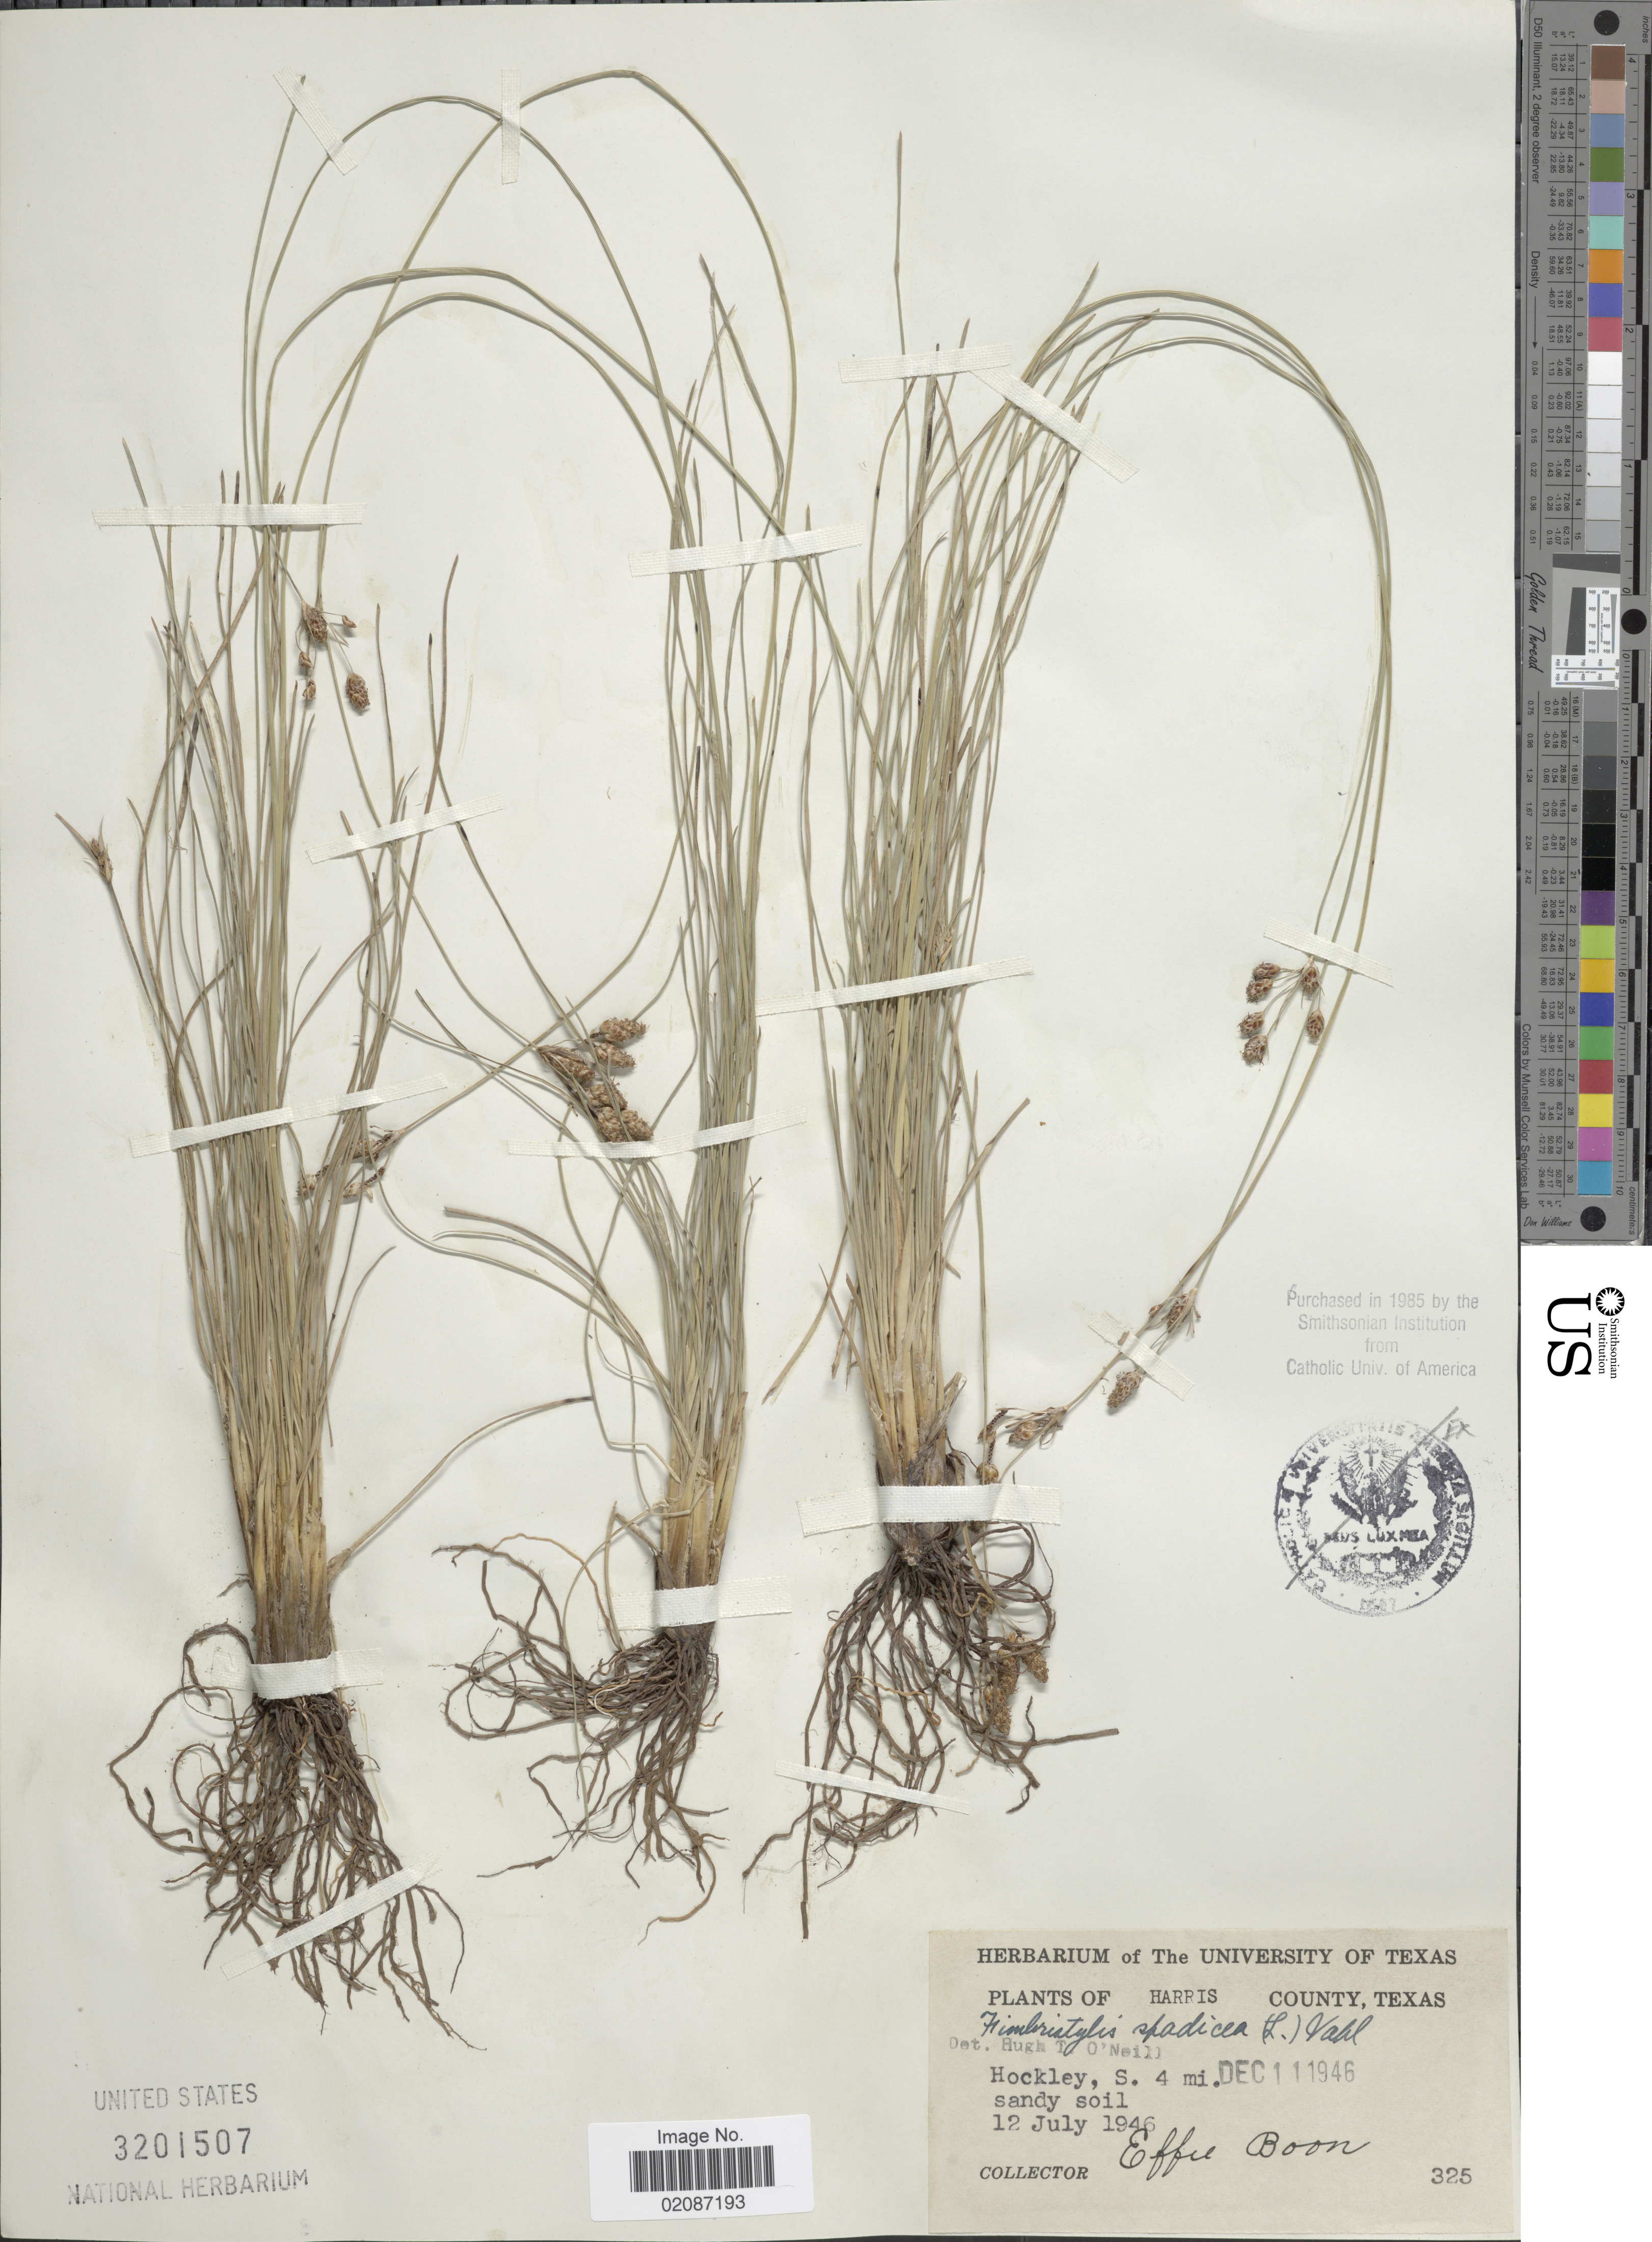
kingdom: Plantae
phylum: Tracheophyta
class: Liliopsida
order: Poales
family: Cyperaceae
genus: Fimbristylis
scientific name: Fimbristylis spadicea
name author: (L.) Vahl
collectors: E. Boon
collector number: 325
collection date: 1946-07-12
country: United States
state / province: Texas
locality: Harris County, Hockley, S 4 mi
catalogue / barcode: US 3201507